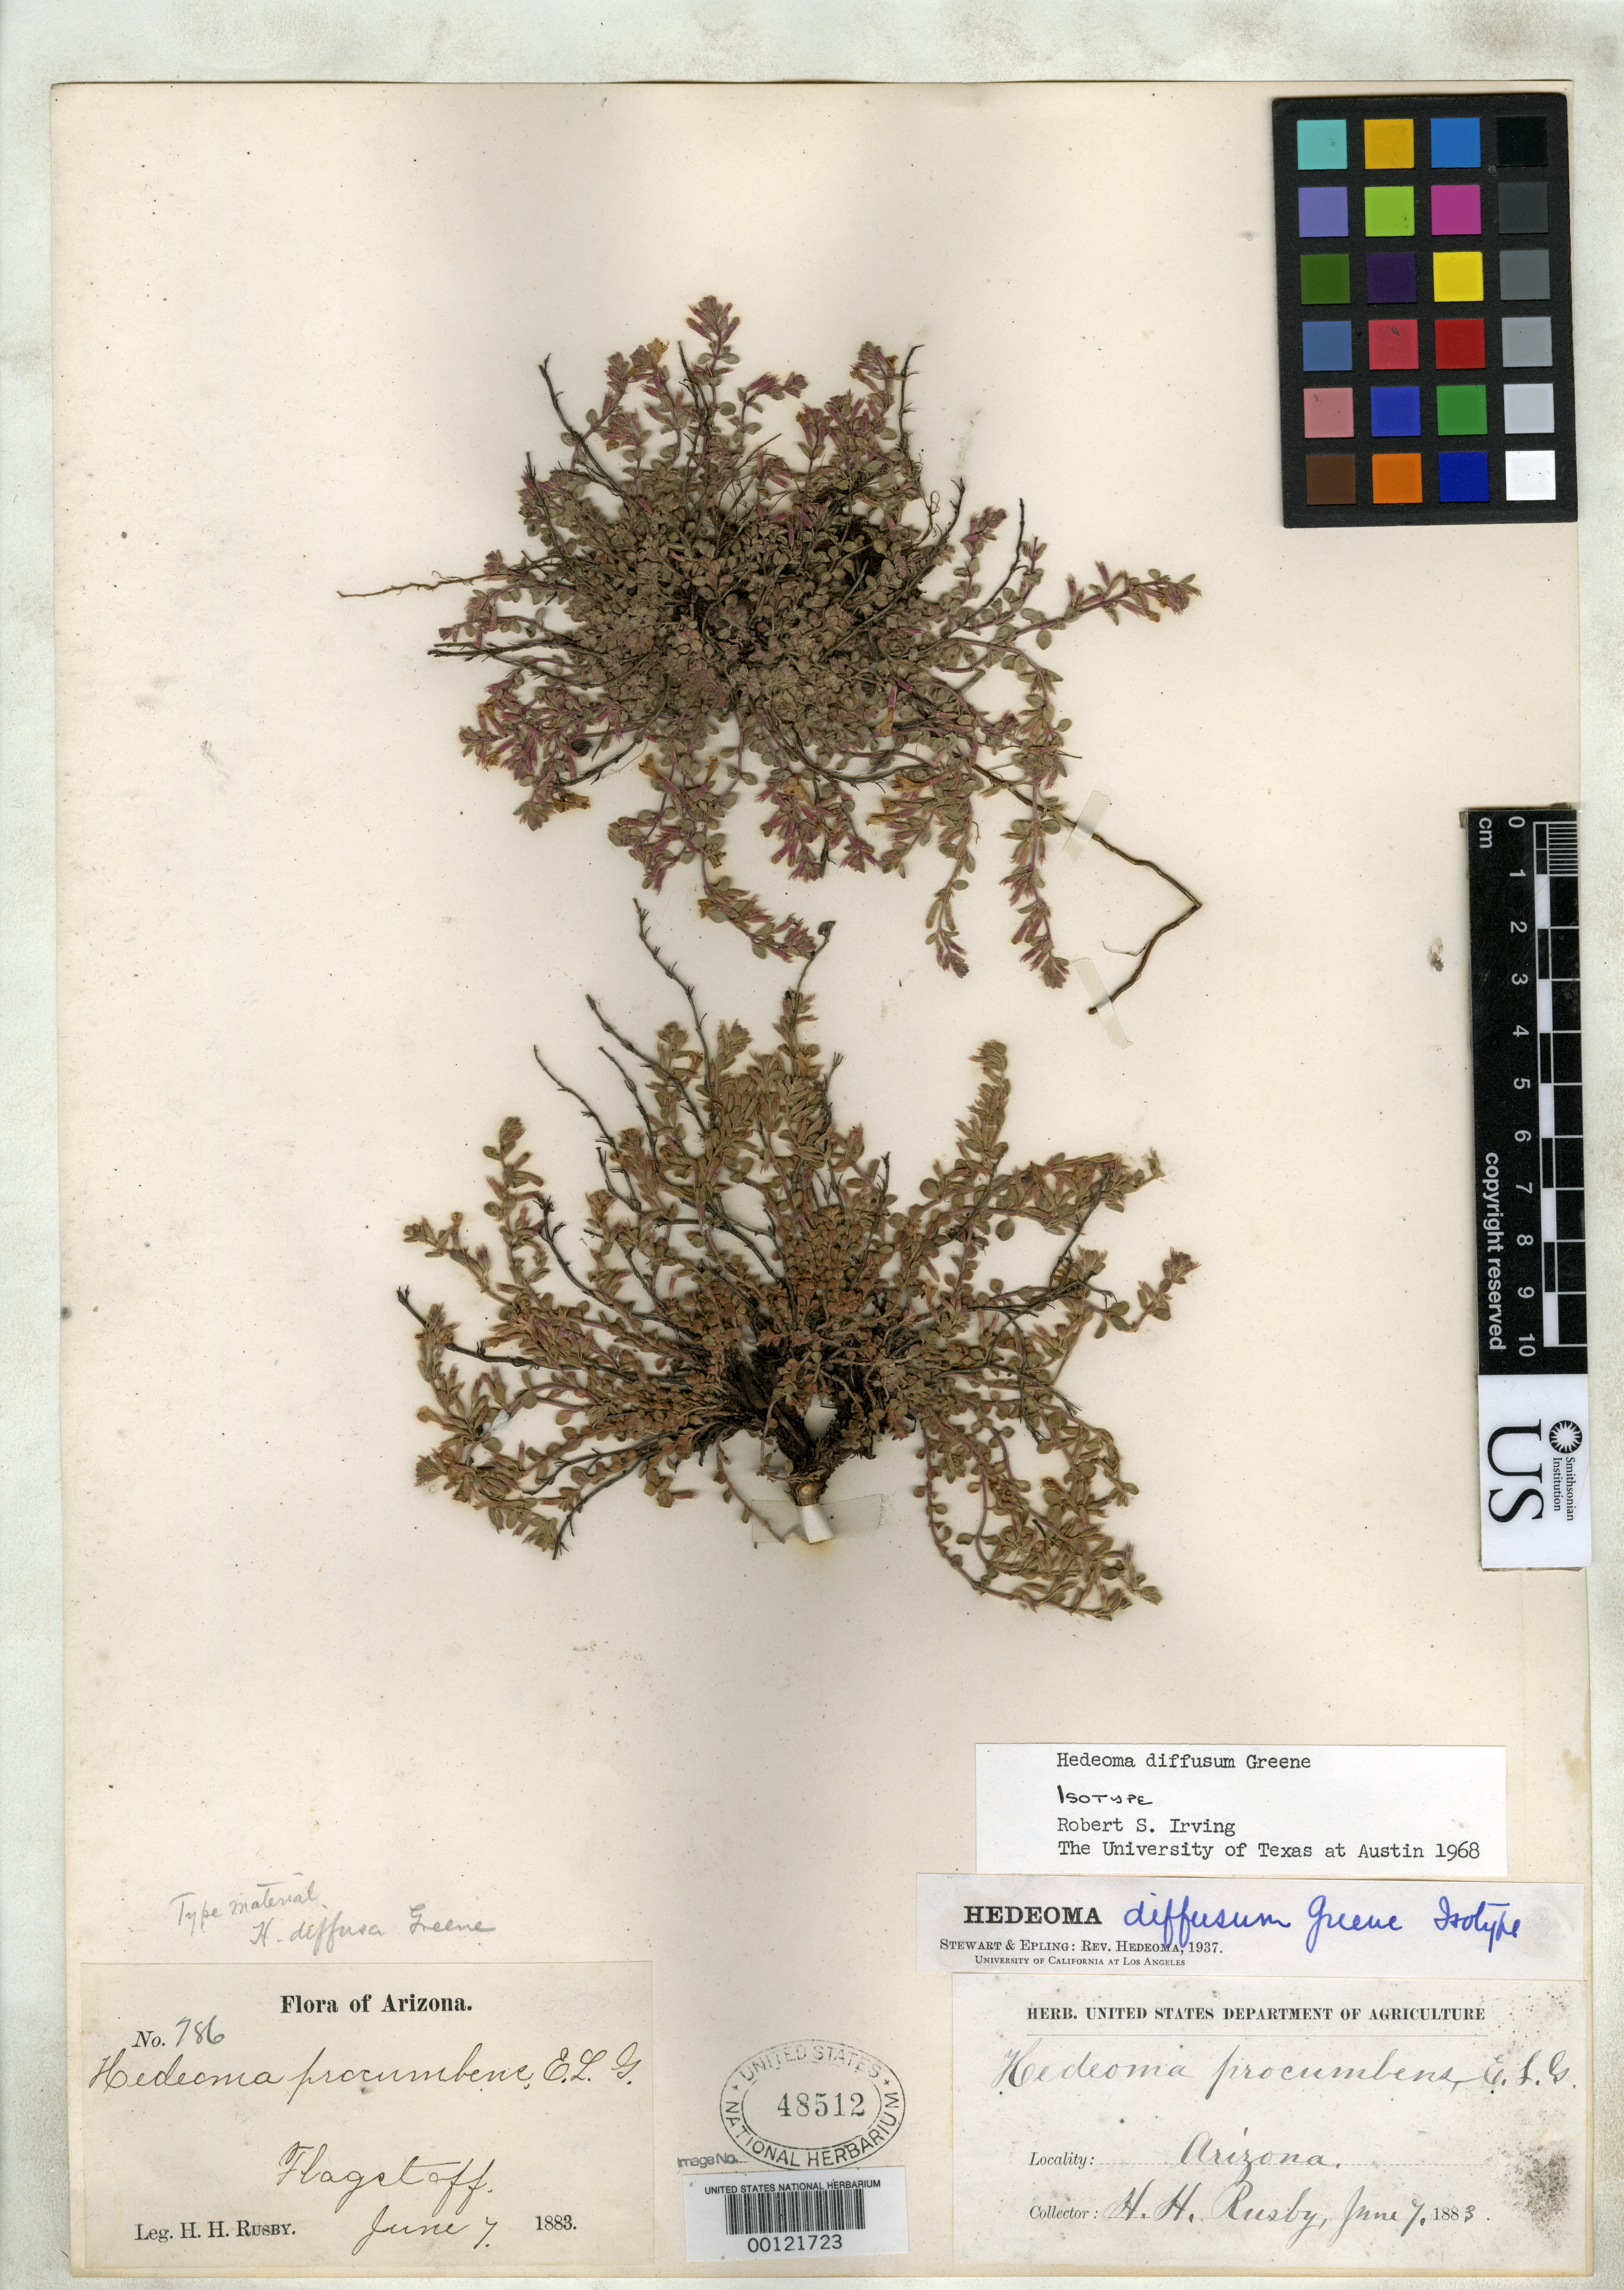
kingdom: Plantae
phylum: Tracheophyta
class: Magnoliopsida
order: Lamiales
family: Lamiaceae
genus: Hedeoma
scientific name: Hedeoma diffusa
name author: Greene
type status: Isotype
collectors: H. H. Rusby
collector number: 786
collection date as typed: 07 Jun 1883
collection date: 1883-06-07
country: United States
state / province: Arizona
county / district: Coconino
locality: Flagstaff.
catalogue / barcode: US 48512